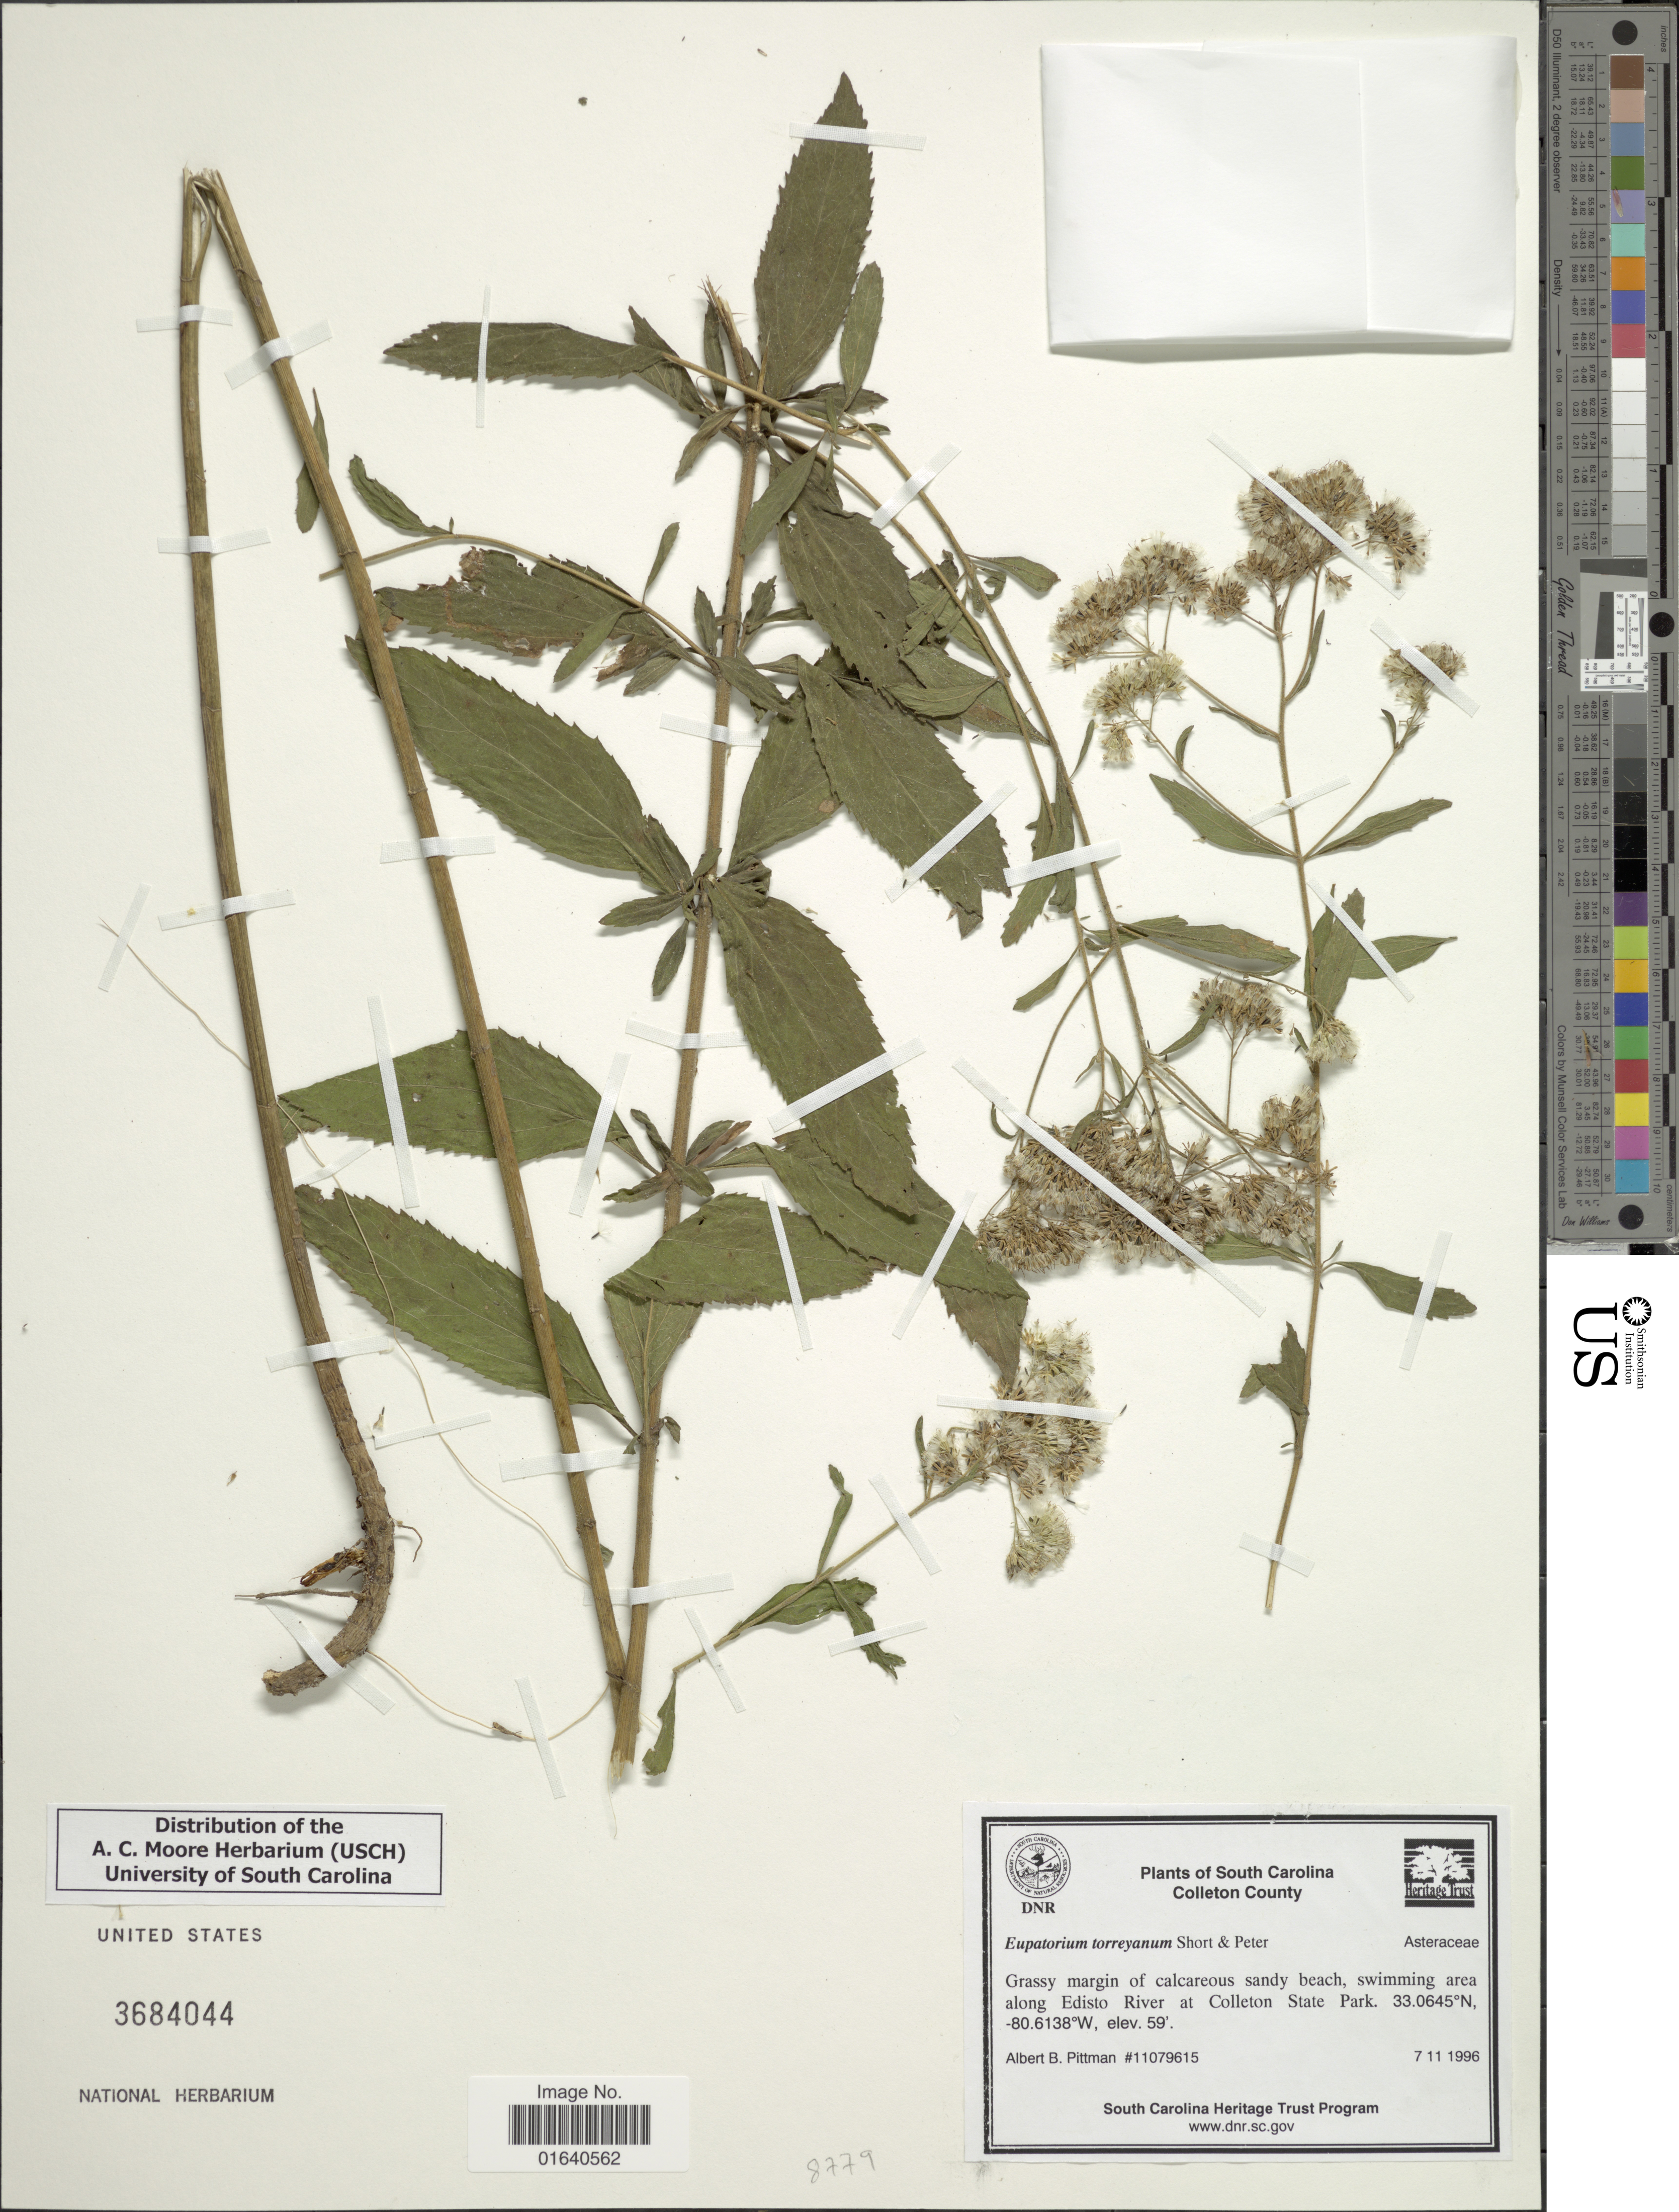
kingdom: Plantae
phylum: Tracheophyta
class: Magnoliopsida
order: Asterales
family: Asteraceae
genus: Eupatorium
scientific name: Eupatorium torreyanum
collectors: A. B. Pittman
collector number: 11079615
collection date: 1996-11-07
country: United States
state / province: South Carolina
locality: Grassy margin of calcareous sandy beach, swimming area along Edisto River at Colleton State Park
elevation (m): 18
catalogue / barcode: US 3684044